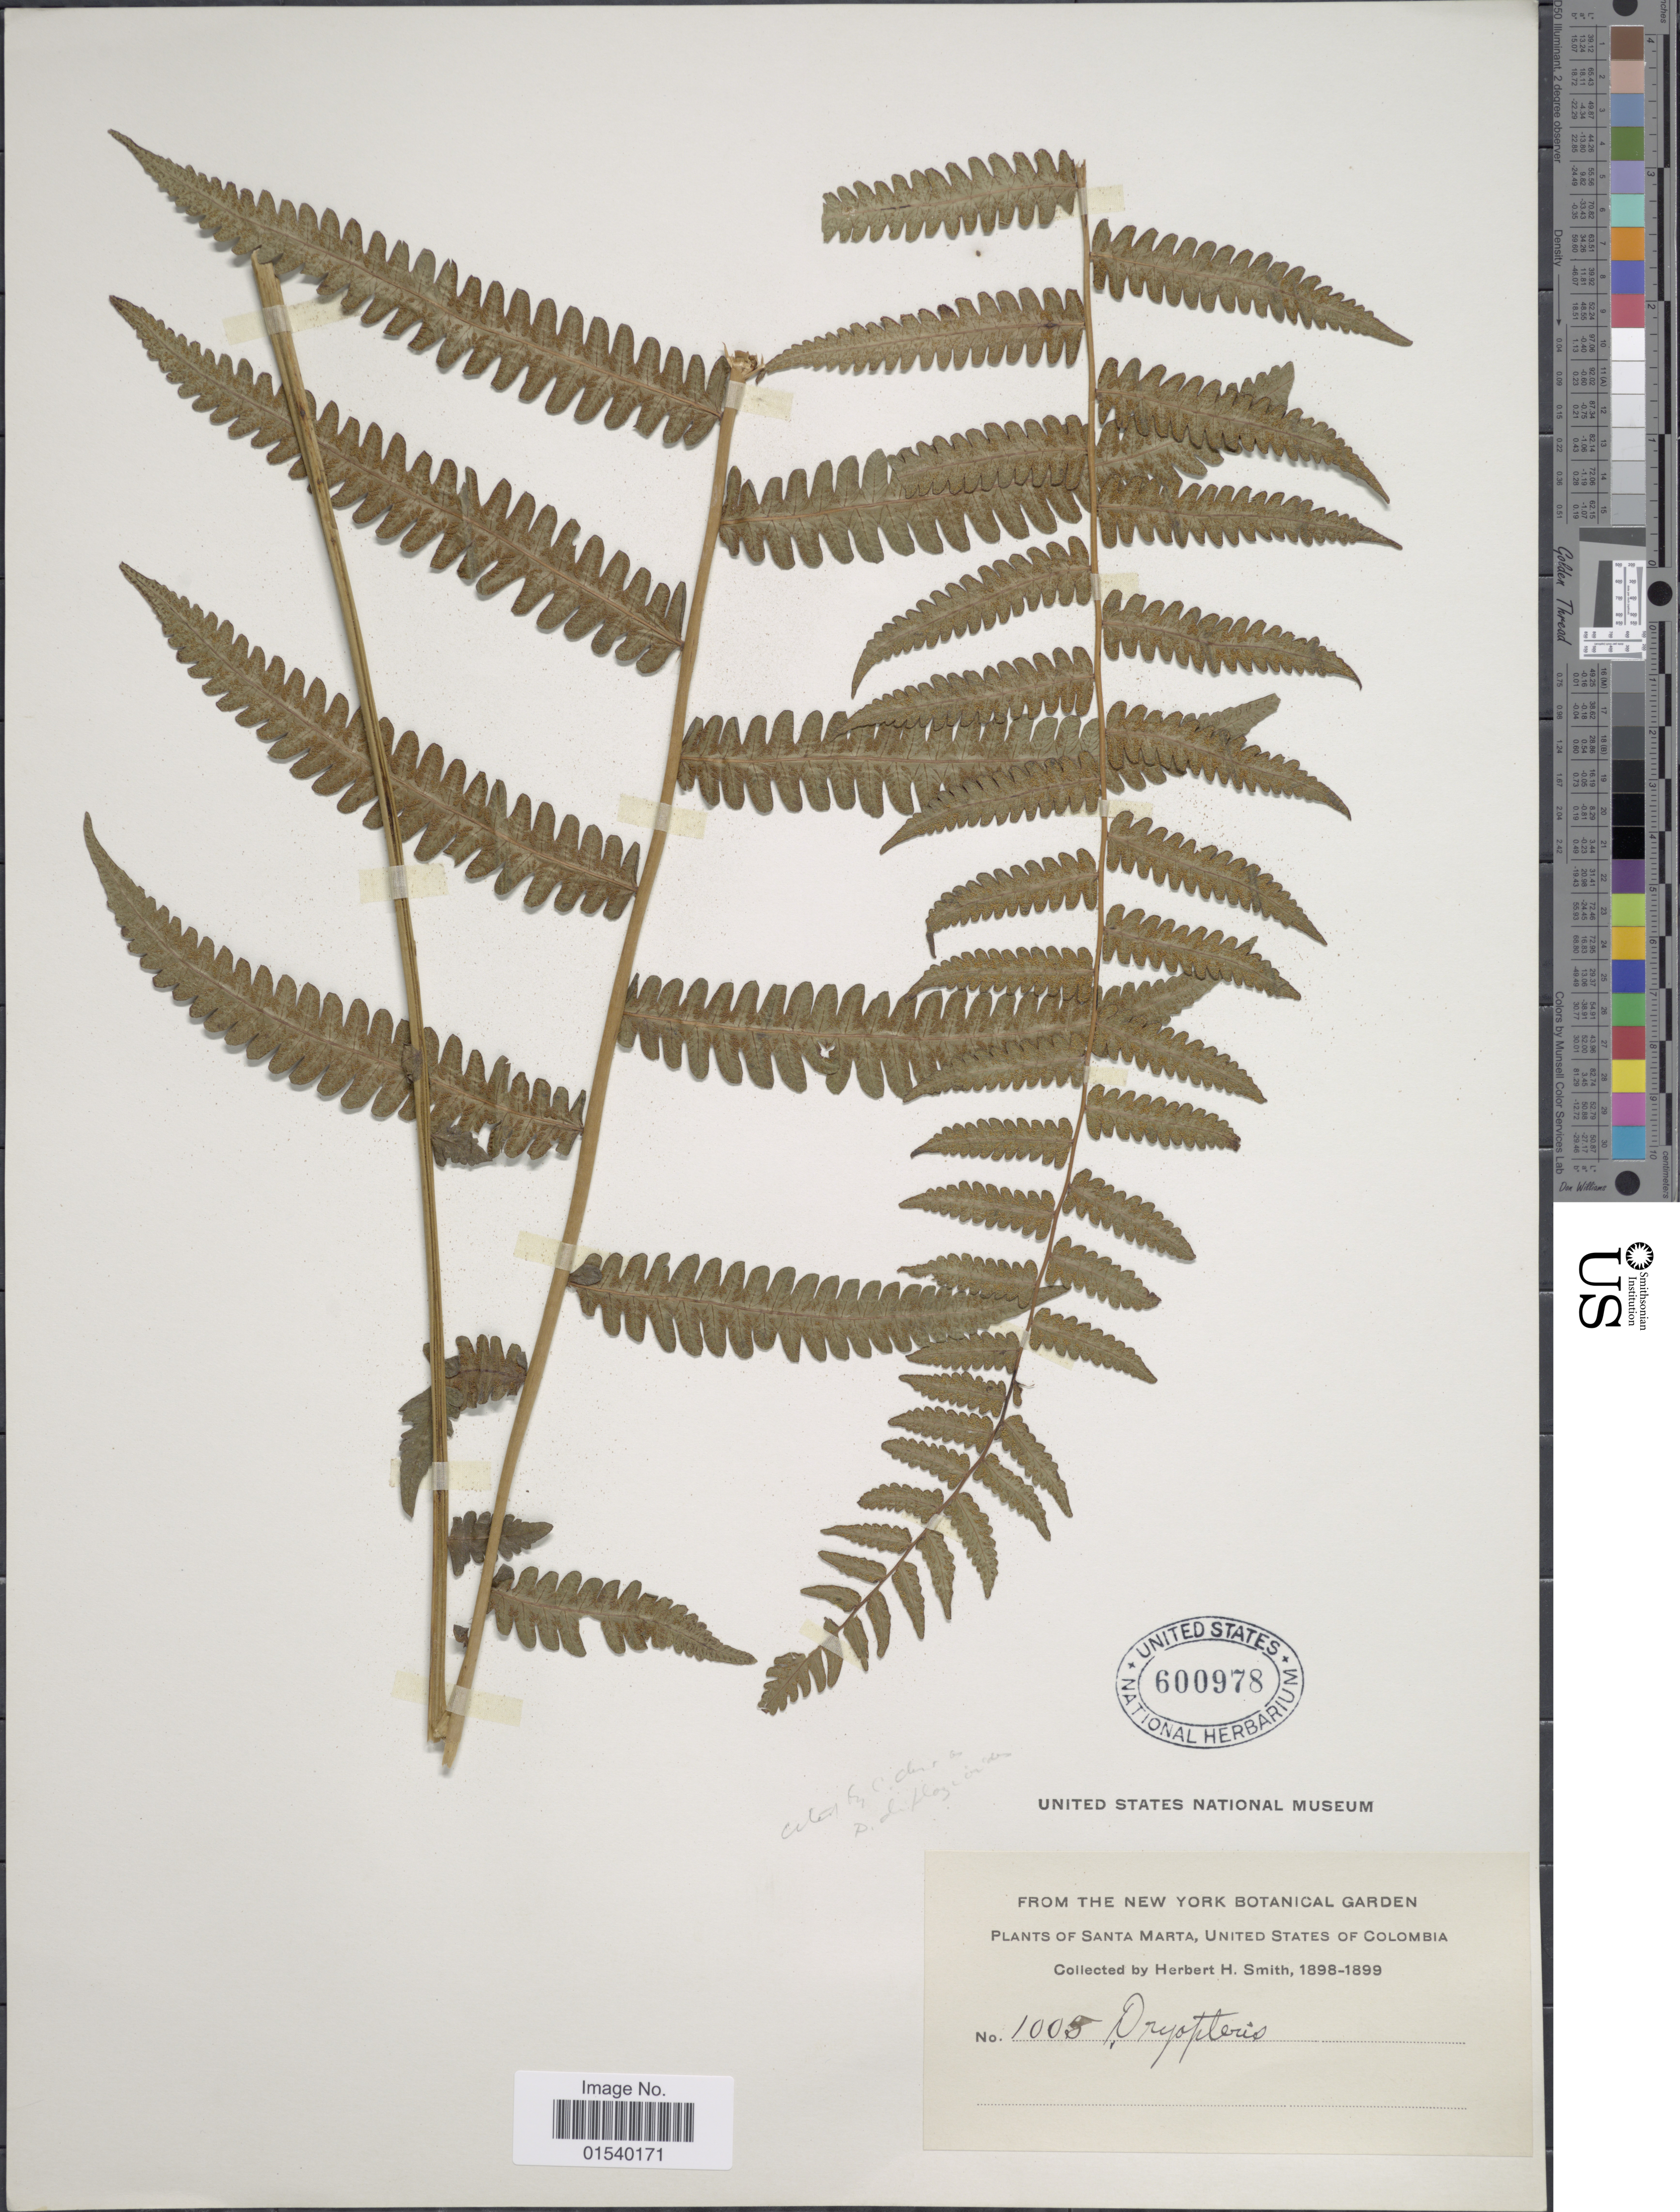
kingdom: Plantae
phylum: Tracheophyta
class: Polypodiopsida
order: Polypodiales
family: Thelypteridaceae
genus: Amauropelta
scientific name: Amauropelta linkiana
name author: (C. Presl) Pic. Serm.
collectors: Herbert H. Smith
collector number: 1005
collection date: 1898/1899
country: Colombia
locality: Santa Marta, United States of Colombia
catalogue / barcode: US 600978